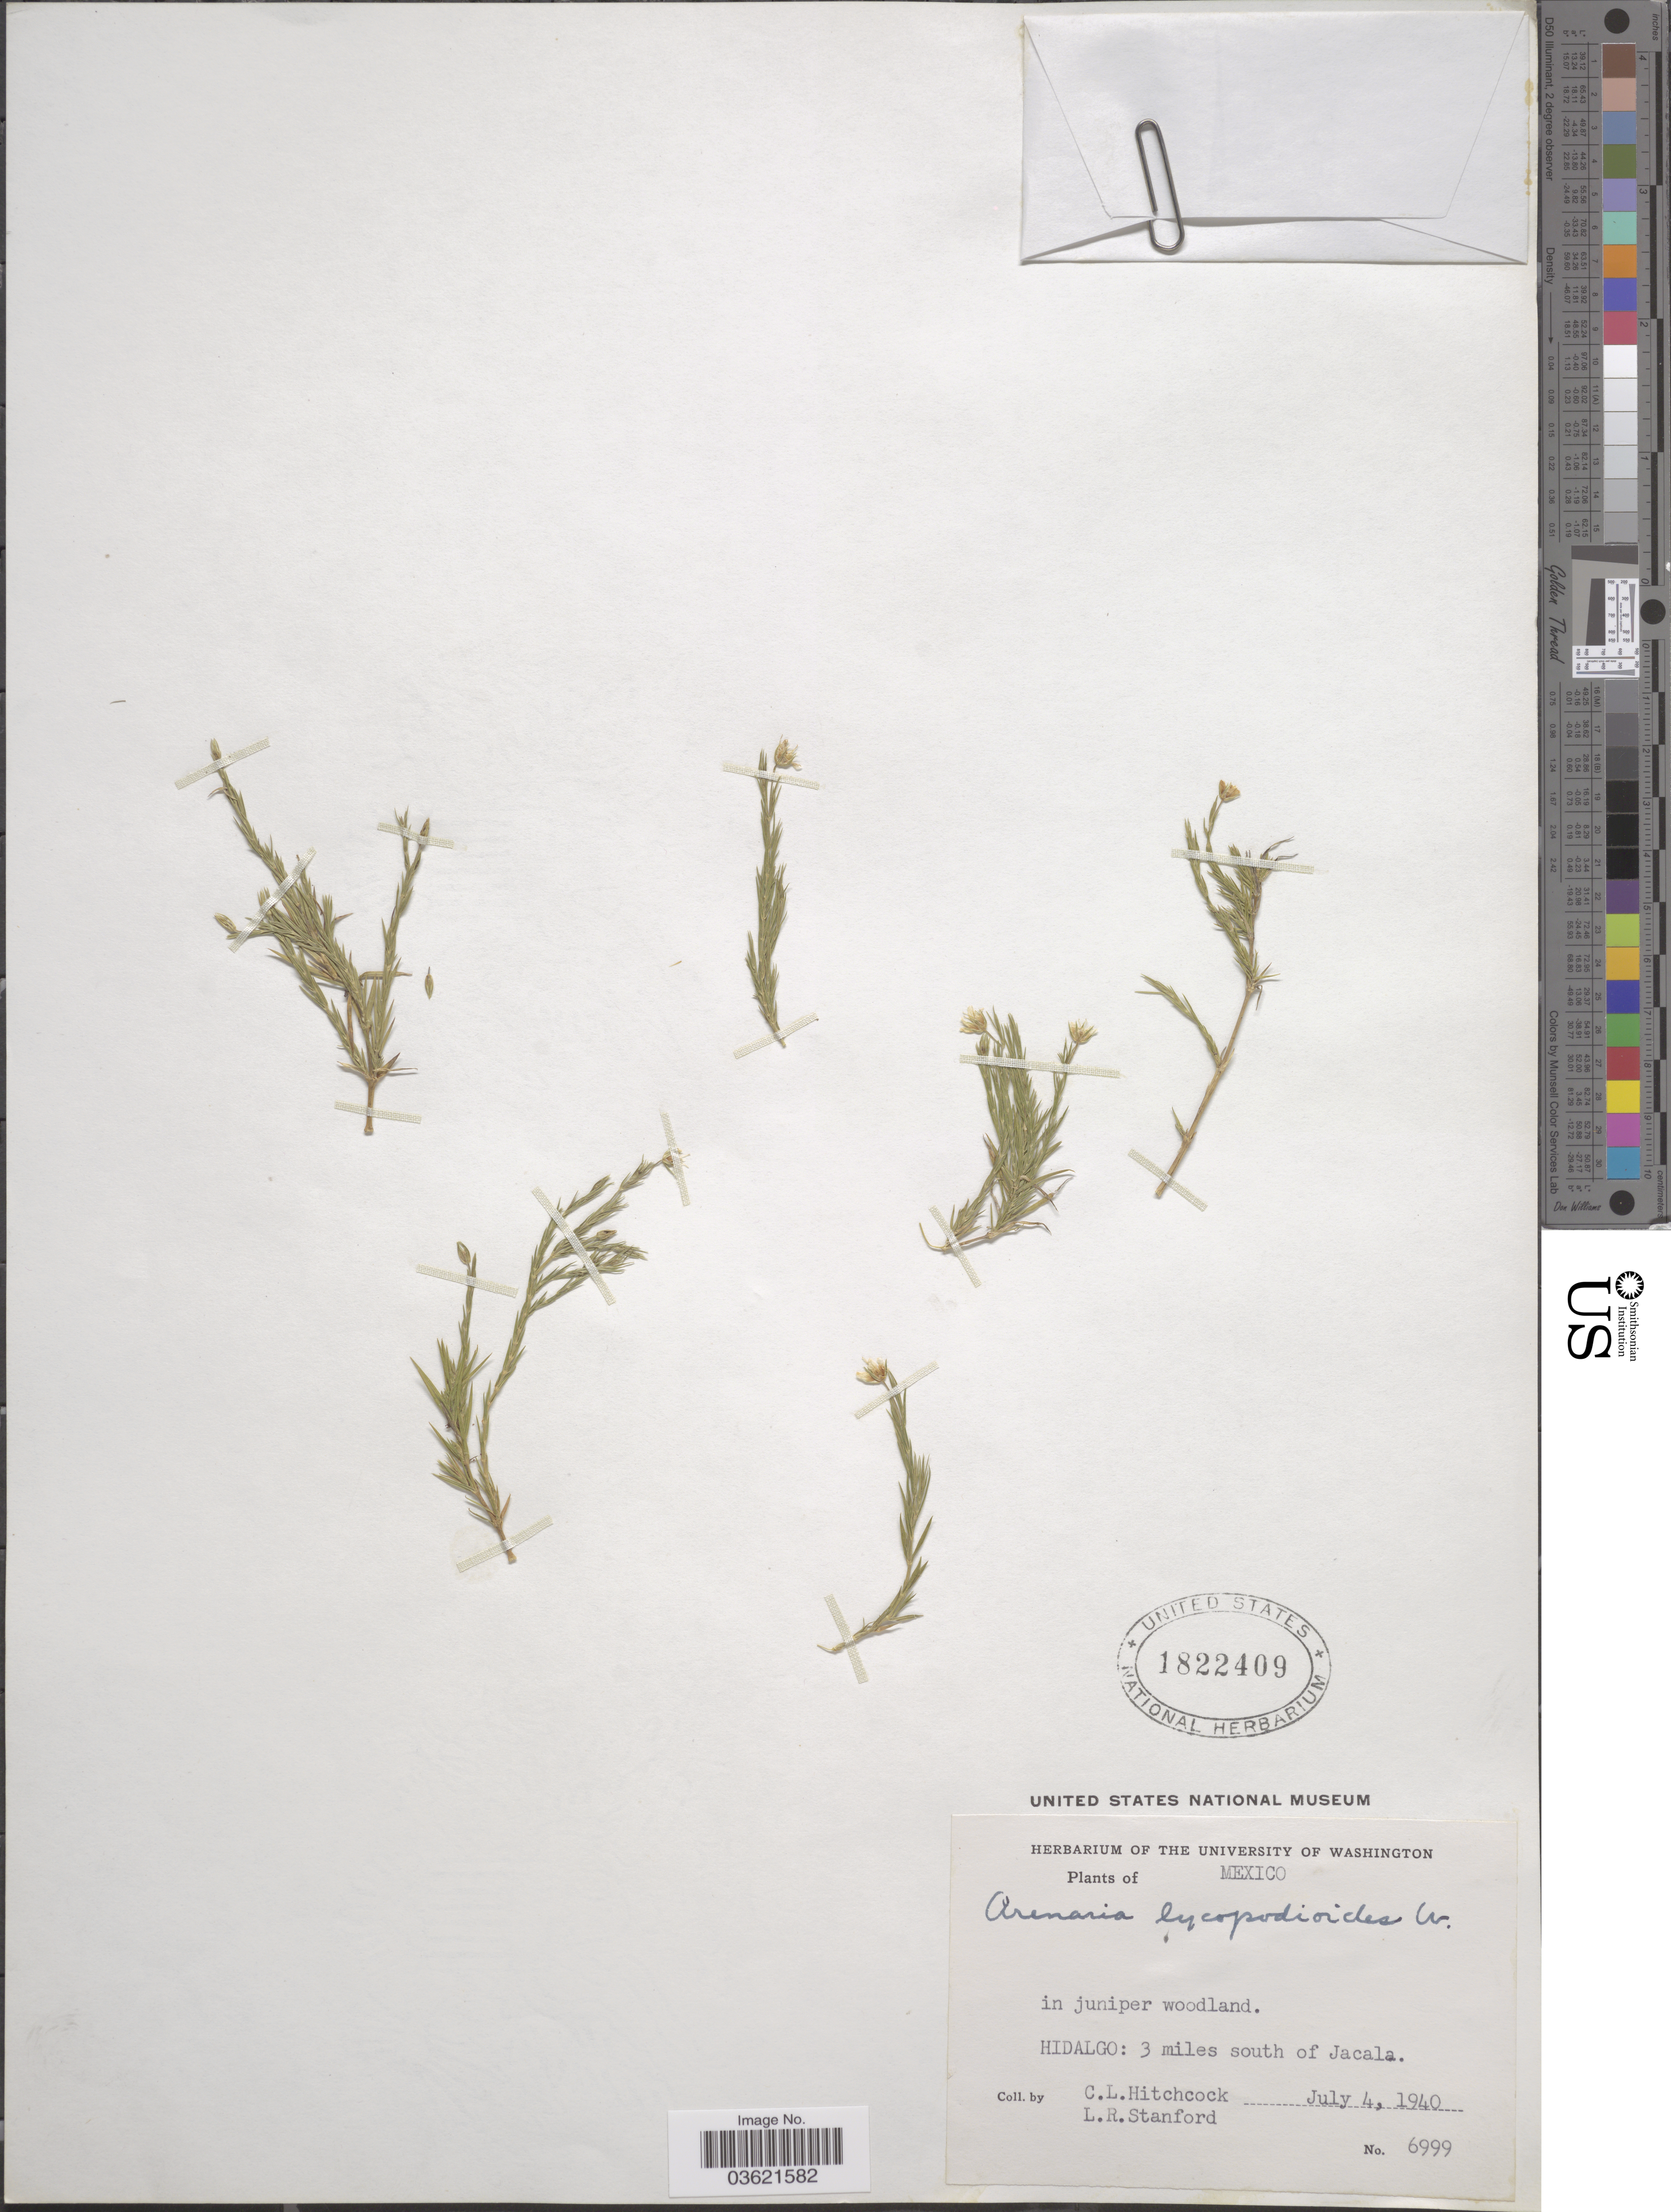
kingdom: Plantae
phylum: Tracheophyta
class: Magnoliopsida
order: Caryophyllales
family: Caryophyllaceae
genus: Arenaria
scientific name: Arenaria lycopodioides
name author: Willd. ex Schltdl.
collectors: C. L. Hitchcock & L. R. Stanford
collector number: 6999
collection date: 1940-07-04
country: Mexico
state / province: Hidalgo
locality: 3 miles south of Jacala.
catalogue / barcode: US 1822409